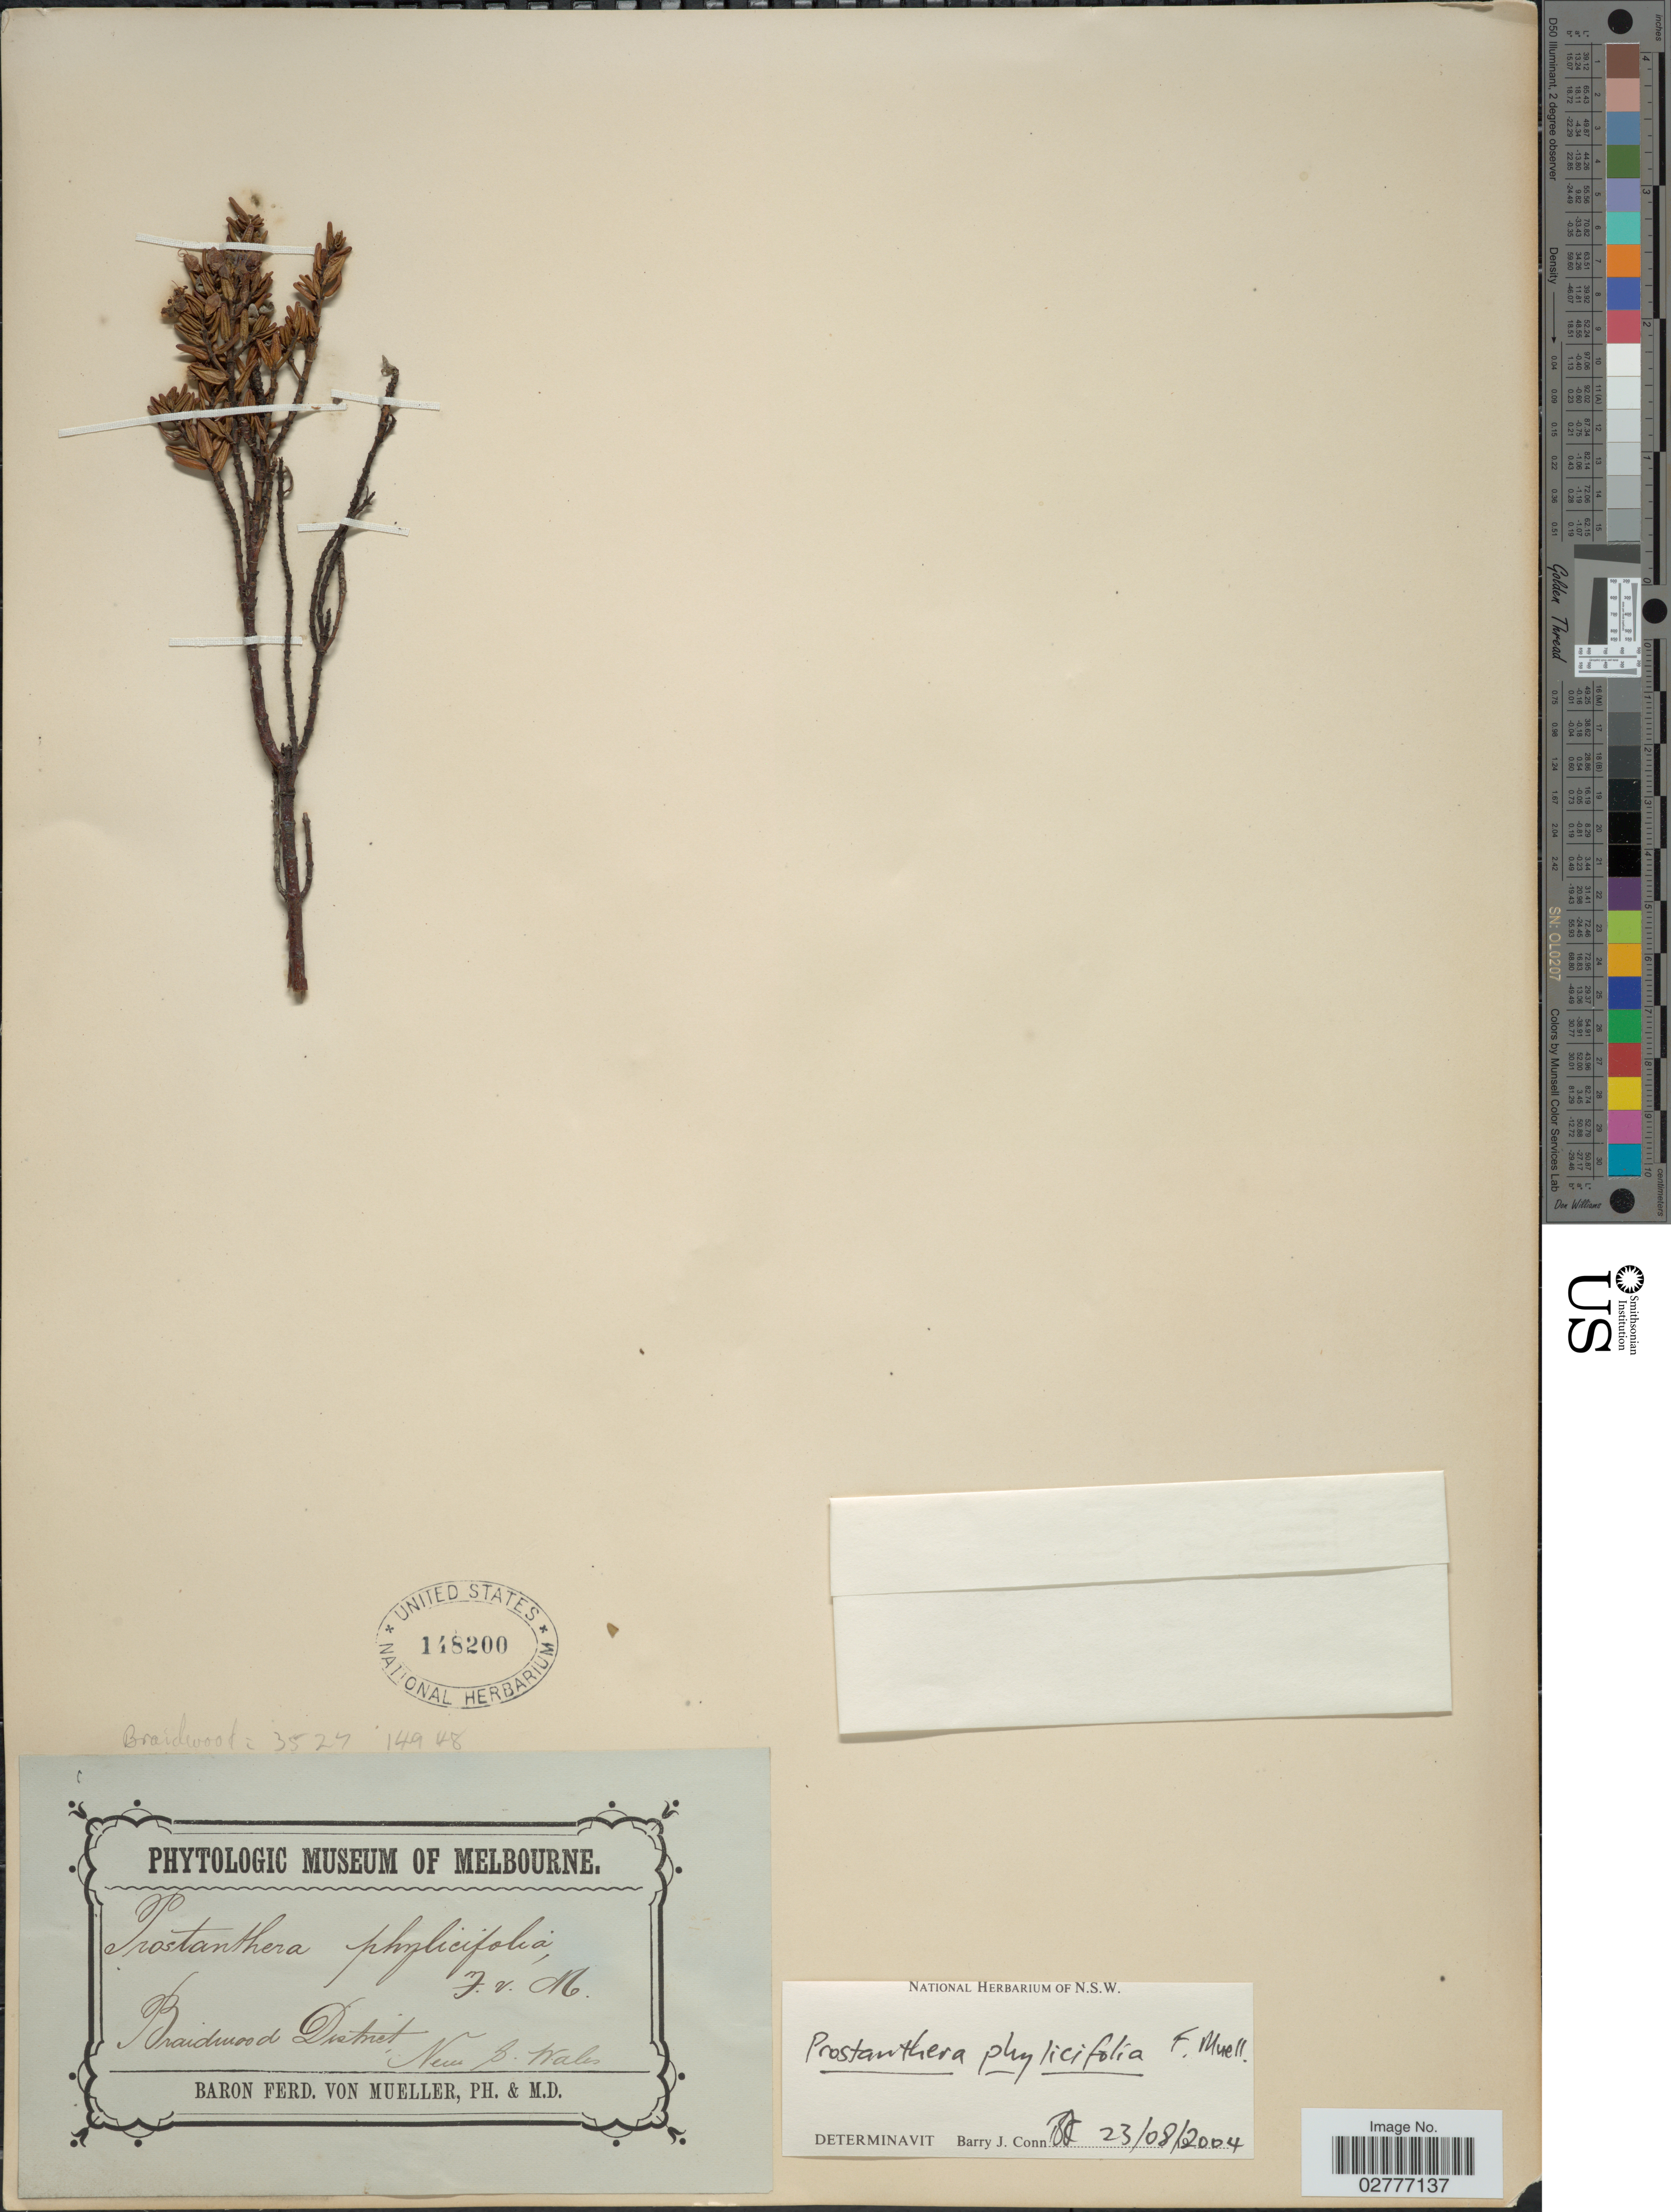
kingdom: Plantae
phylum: Tracheophyta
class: Magnoliopsida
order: Lamiales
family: Lamiaceae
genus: Prostanthera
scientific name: Prostanthera phylicifolia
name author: F. Muell.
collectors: F. Mueller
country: Australia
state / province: New South Wales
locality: Braidwood. New S. Wales.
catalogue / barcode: US 148200